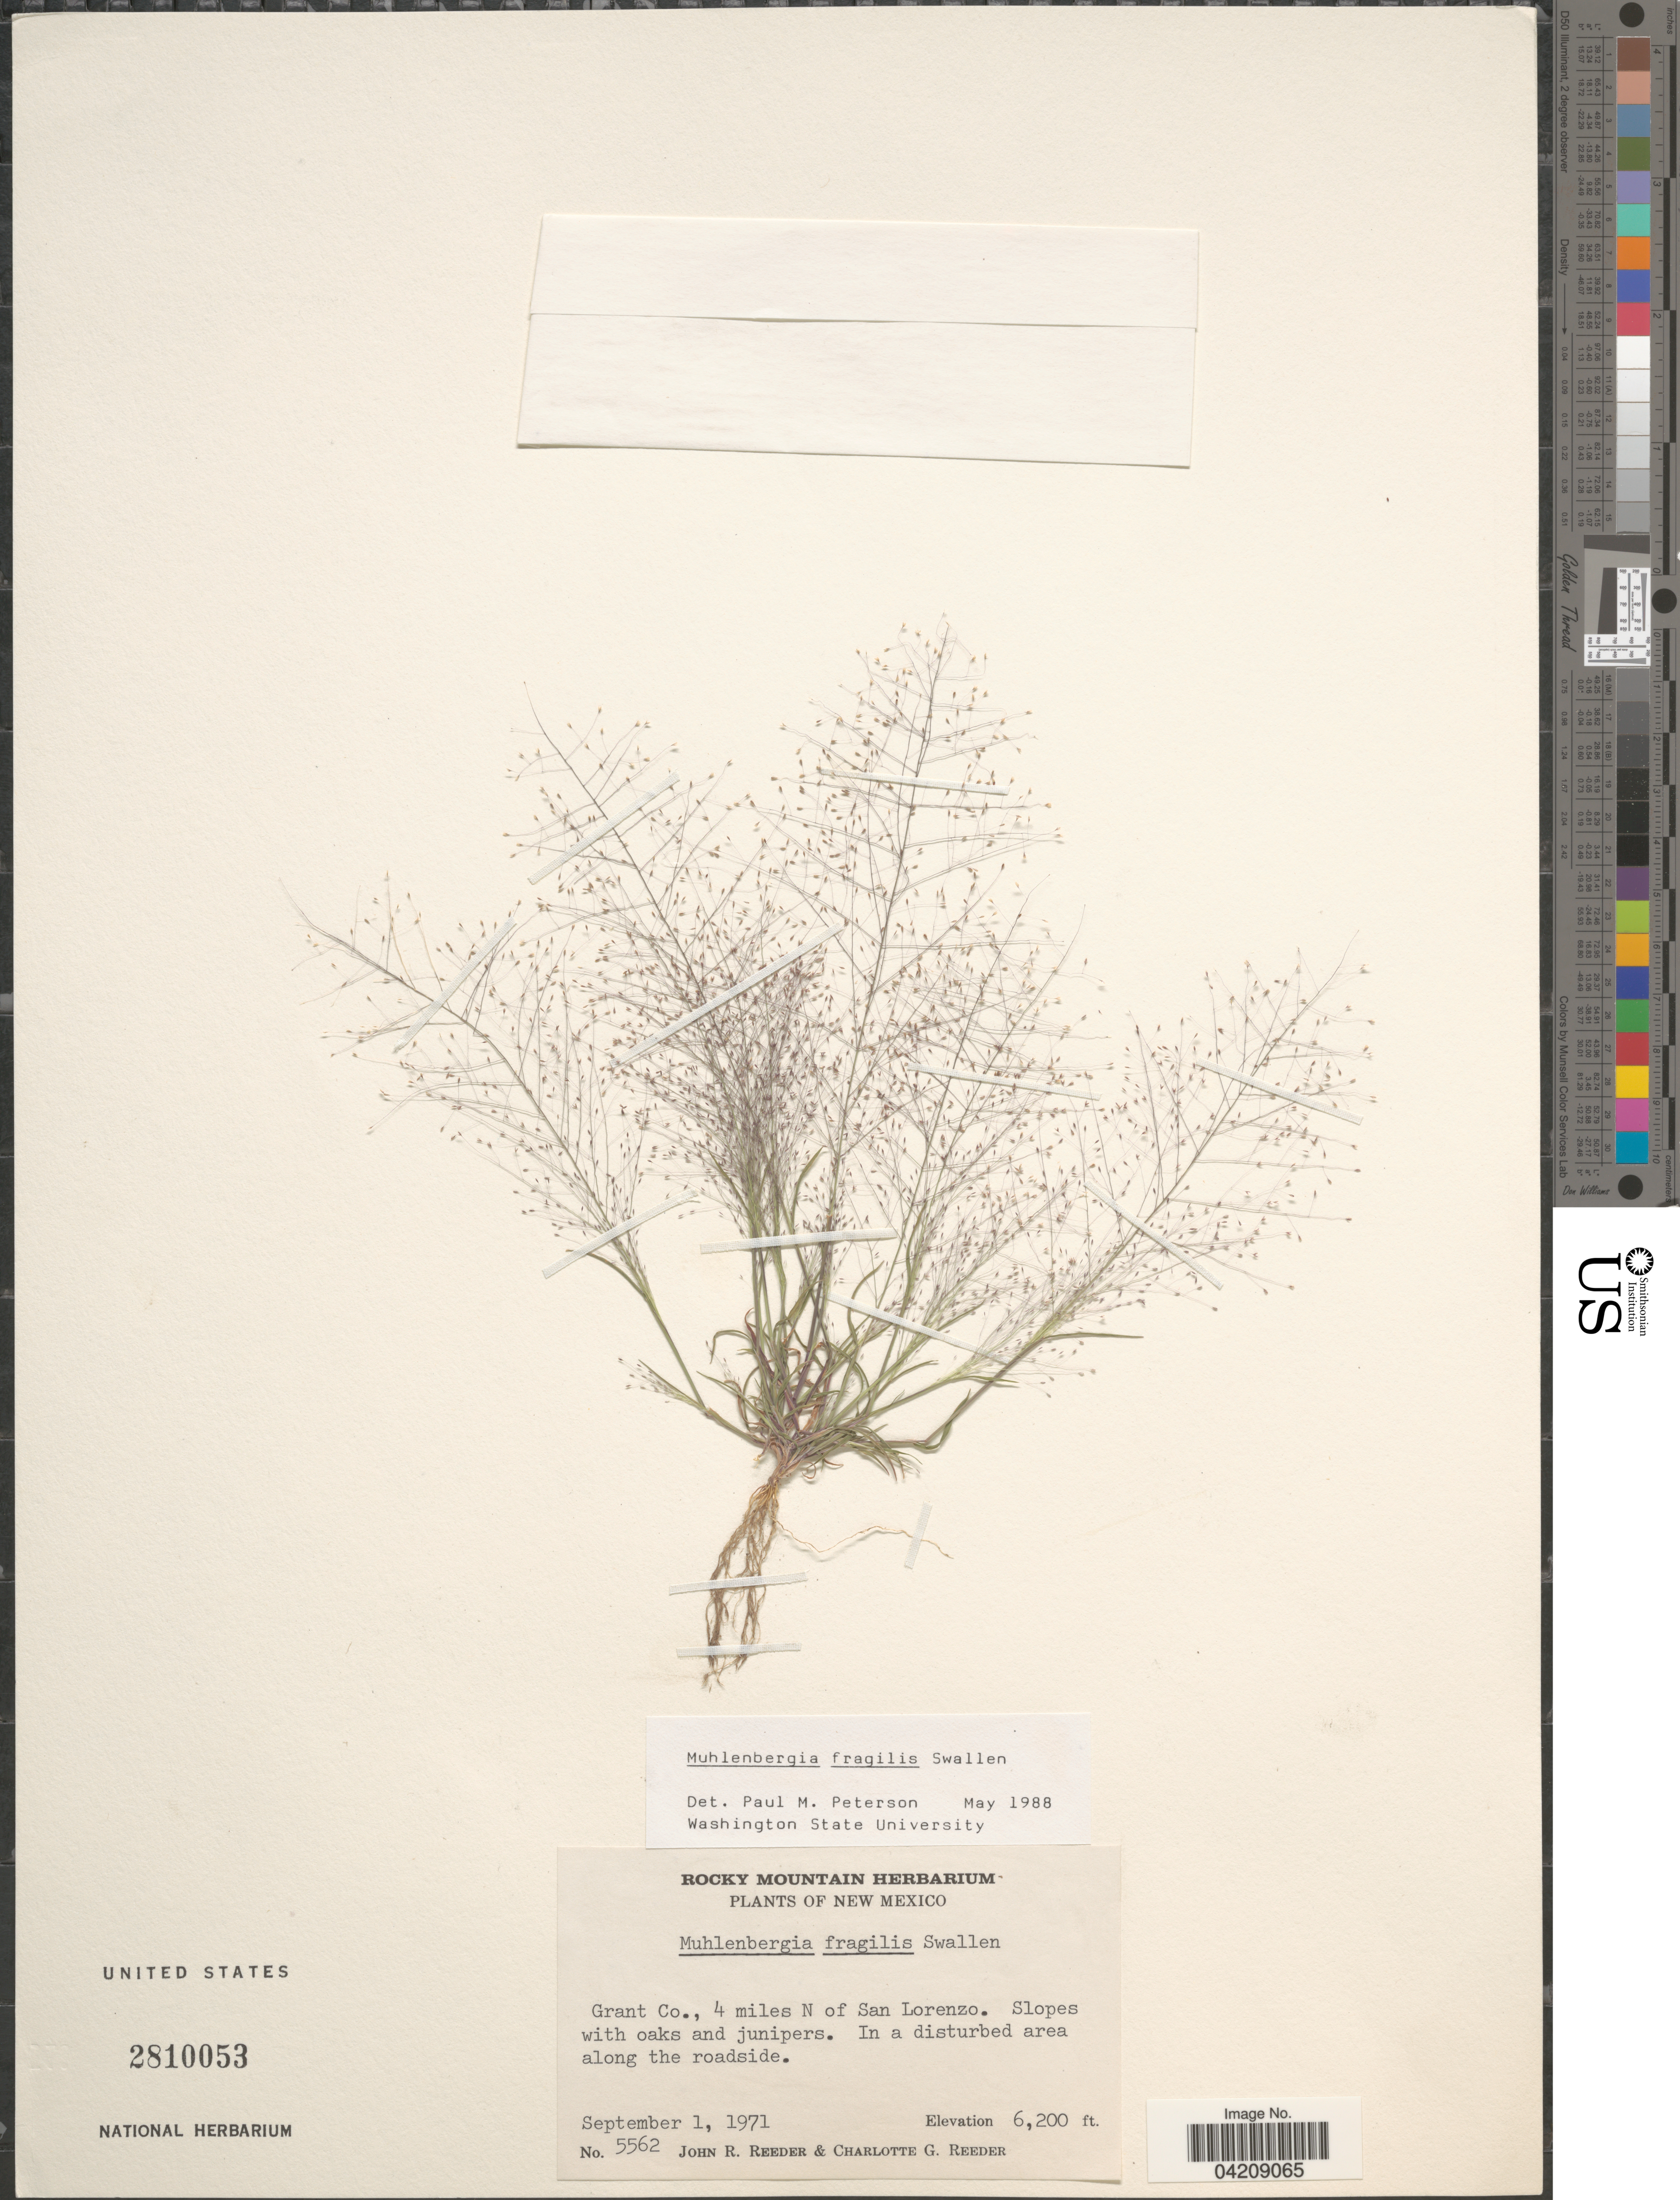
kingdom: Plantae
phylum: Tracheophyta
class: Liliopsida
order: Poales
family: Poaceae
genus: Muhlenbergia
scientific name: Muhlenbergia fragilis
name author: Swallen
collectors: J. R. Reeder & C. G. Reeder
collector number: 5562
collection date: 1971-09-01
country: United States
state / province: New Mexico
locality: Grant Co., 4 miles N of San Lorenzo. In a disturbed area along the roadside.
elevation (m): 1890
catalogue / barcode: US 2810053